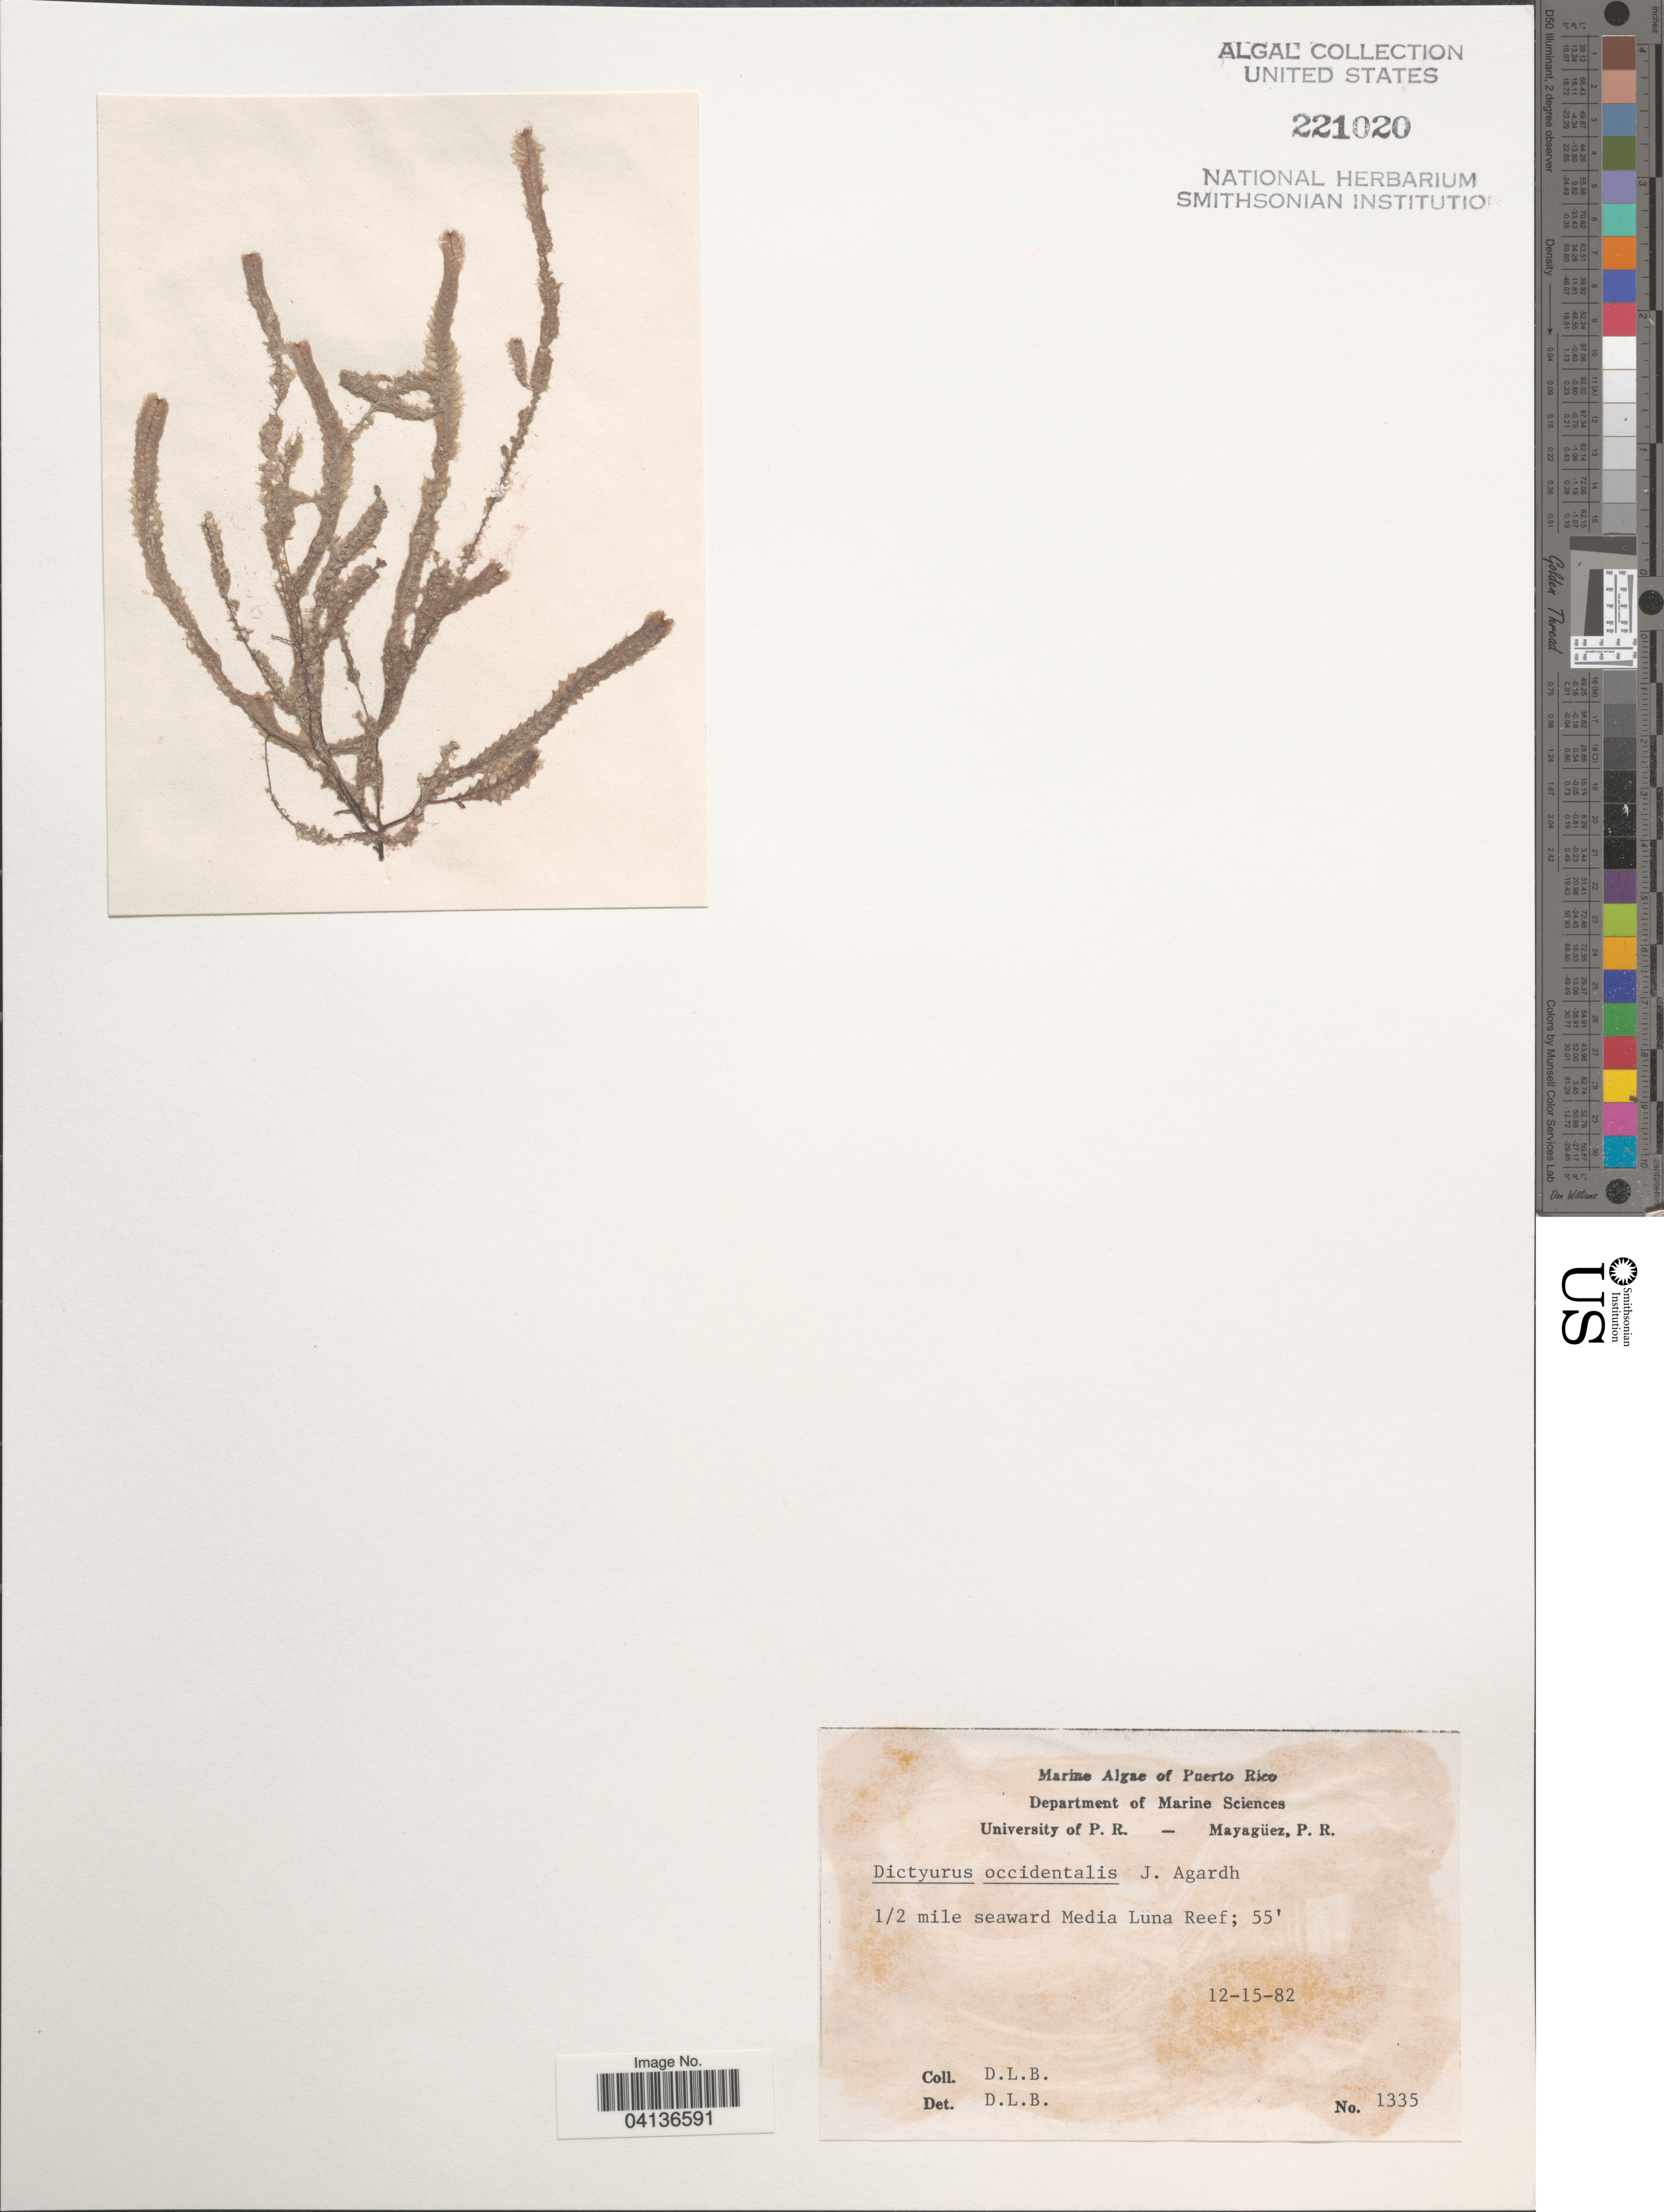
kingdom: Plantae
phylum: Rhodophyta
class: Florideophyceae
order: Ceramiales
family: Dasyaceae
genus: Dictyurus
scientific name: Dictyurus occidentalis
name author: J. Agardh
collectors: D. L. B.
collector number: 1335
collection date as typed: Transcribed d/m/y: 15/12/82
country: Puerto Rico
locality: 1/2 mile seaward Media Luna Reef.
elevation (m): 17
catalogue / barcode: US 221020